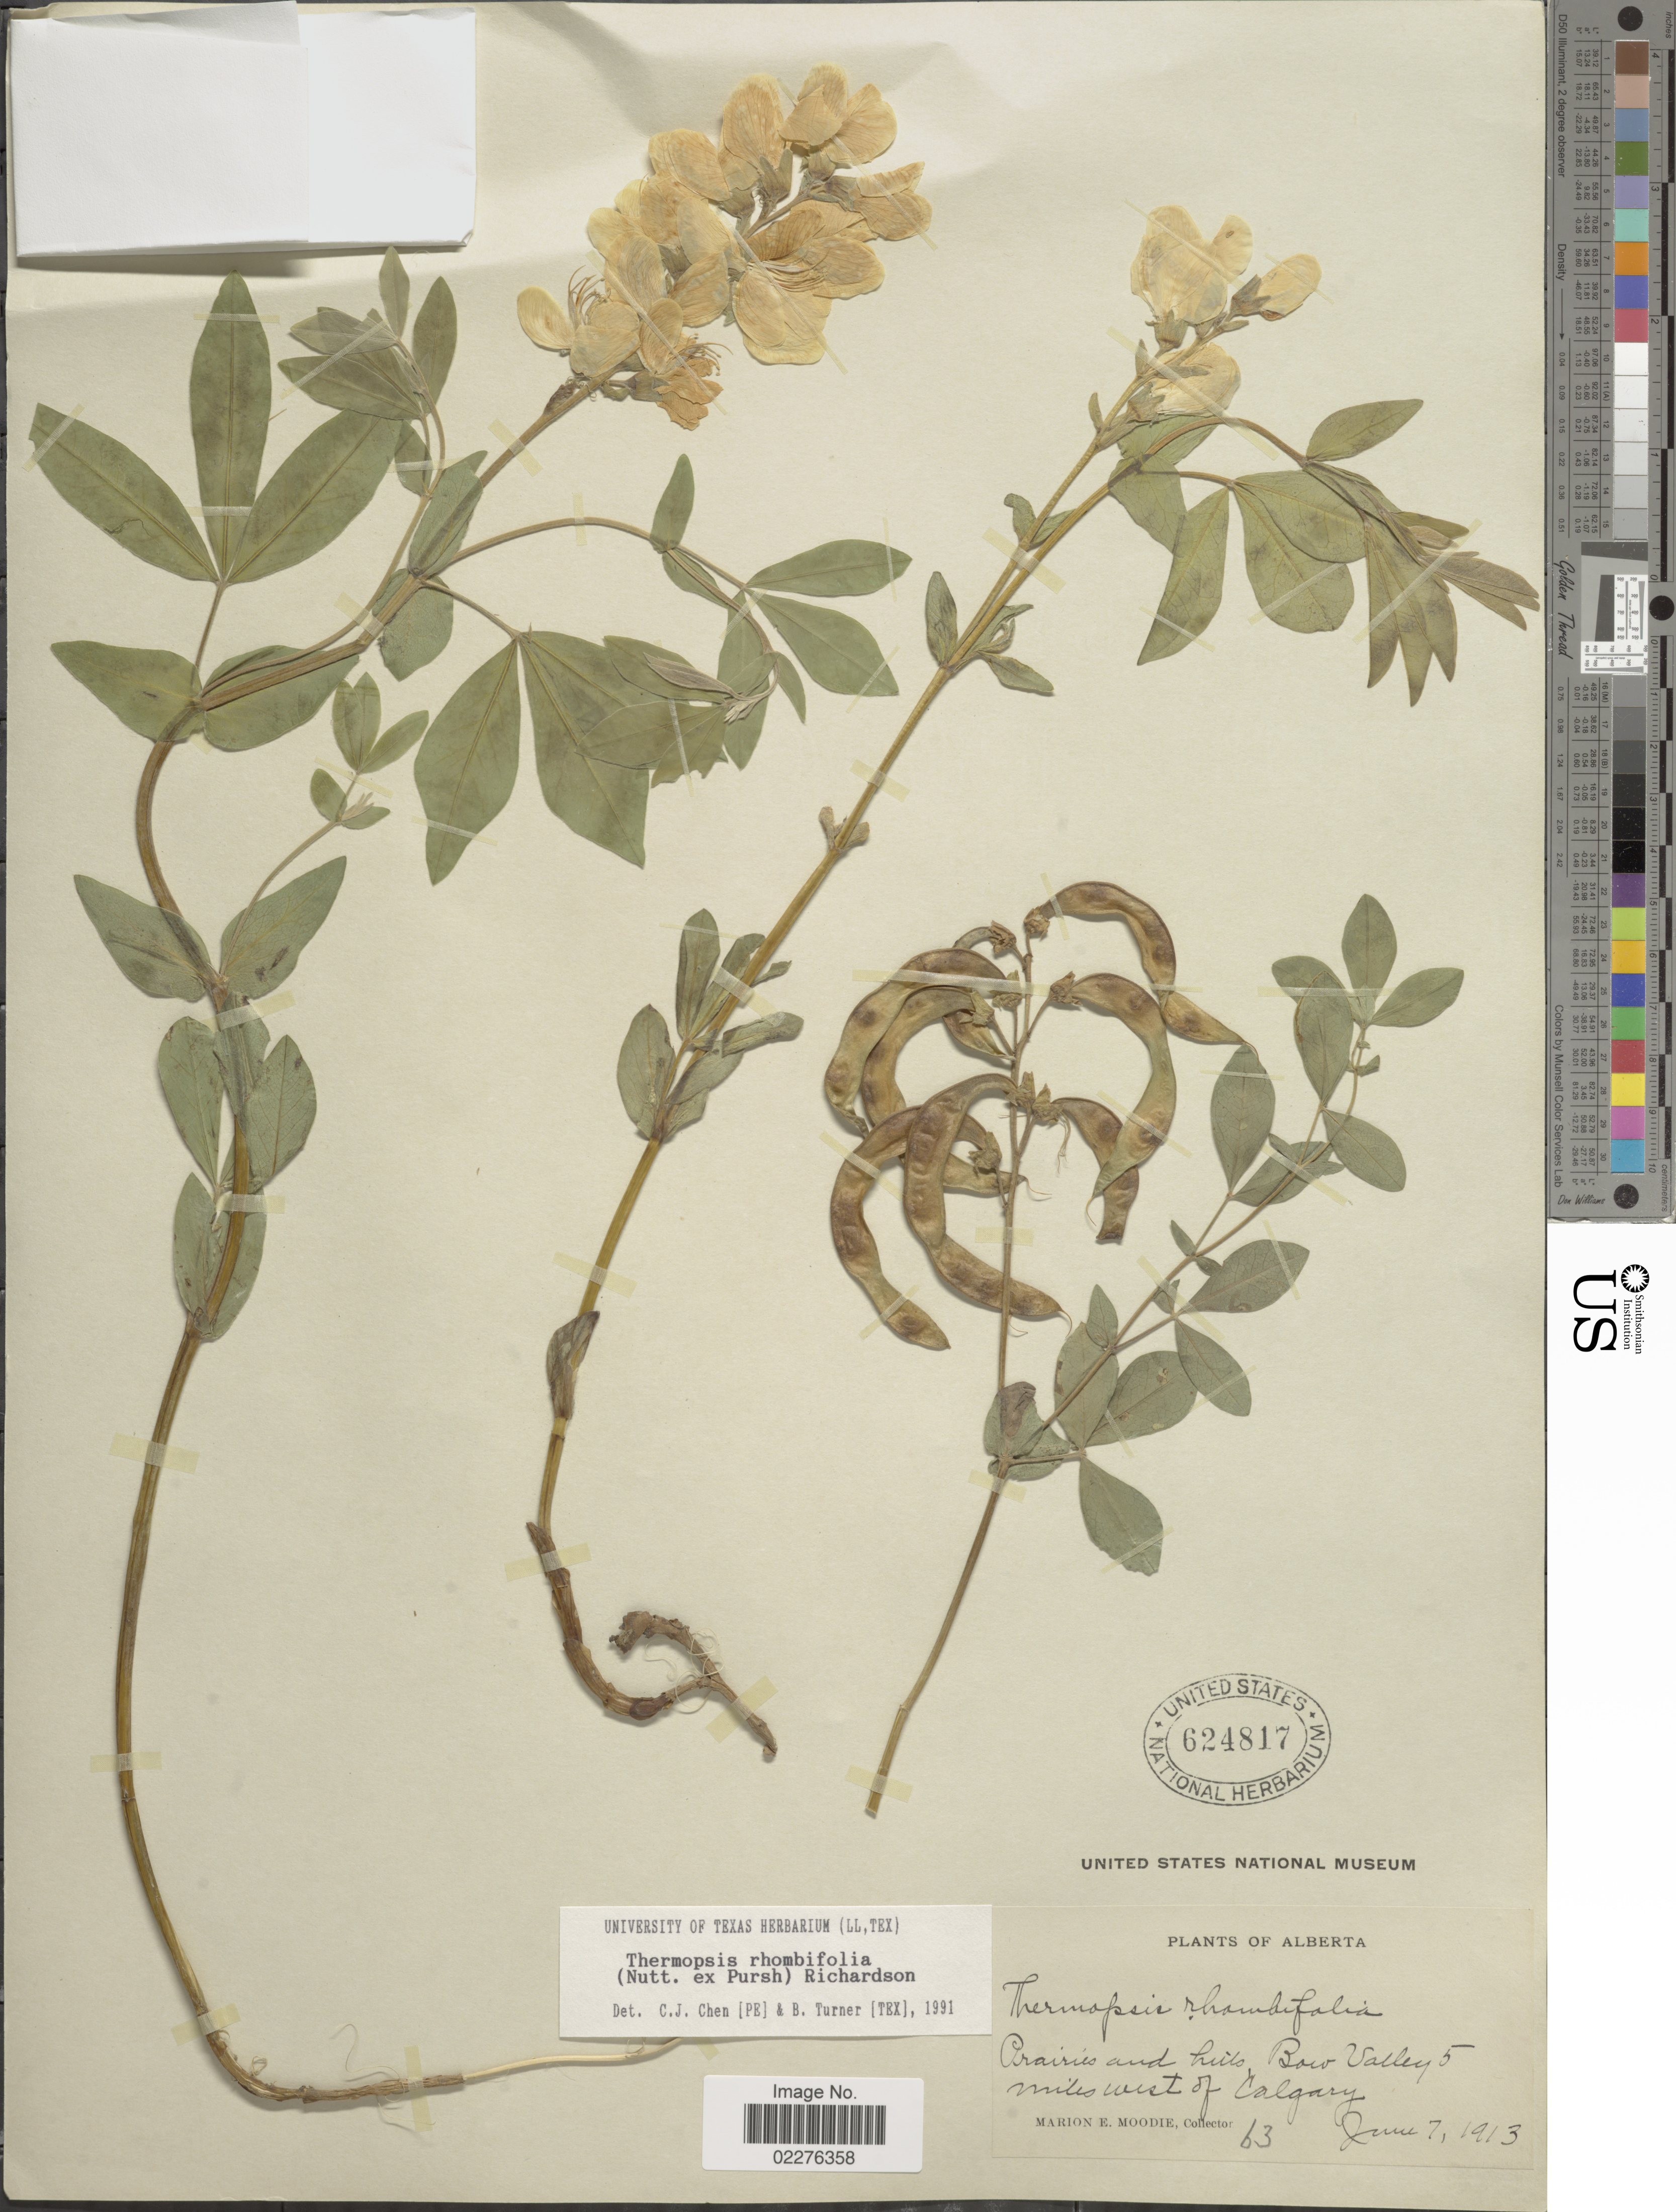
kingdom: Plantae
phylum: Tracheophyta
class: Magnoliopsida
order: Fabales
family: Fabaceae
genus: Thermopsis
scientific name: Thermopsis rhombifolia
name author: Richardson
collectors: M. E. Moodie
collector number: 63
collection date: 1913-06-07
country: Canada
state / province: Alberta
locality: Prairies and hills, Bow Valley 5 miles west of Calgary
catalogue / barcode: US 624817